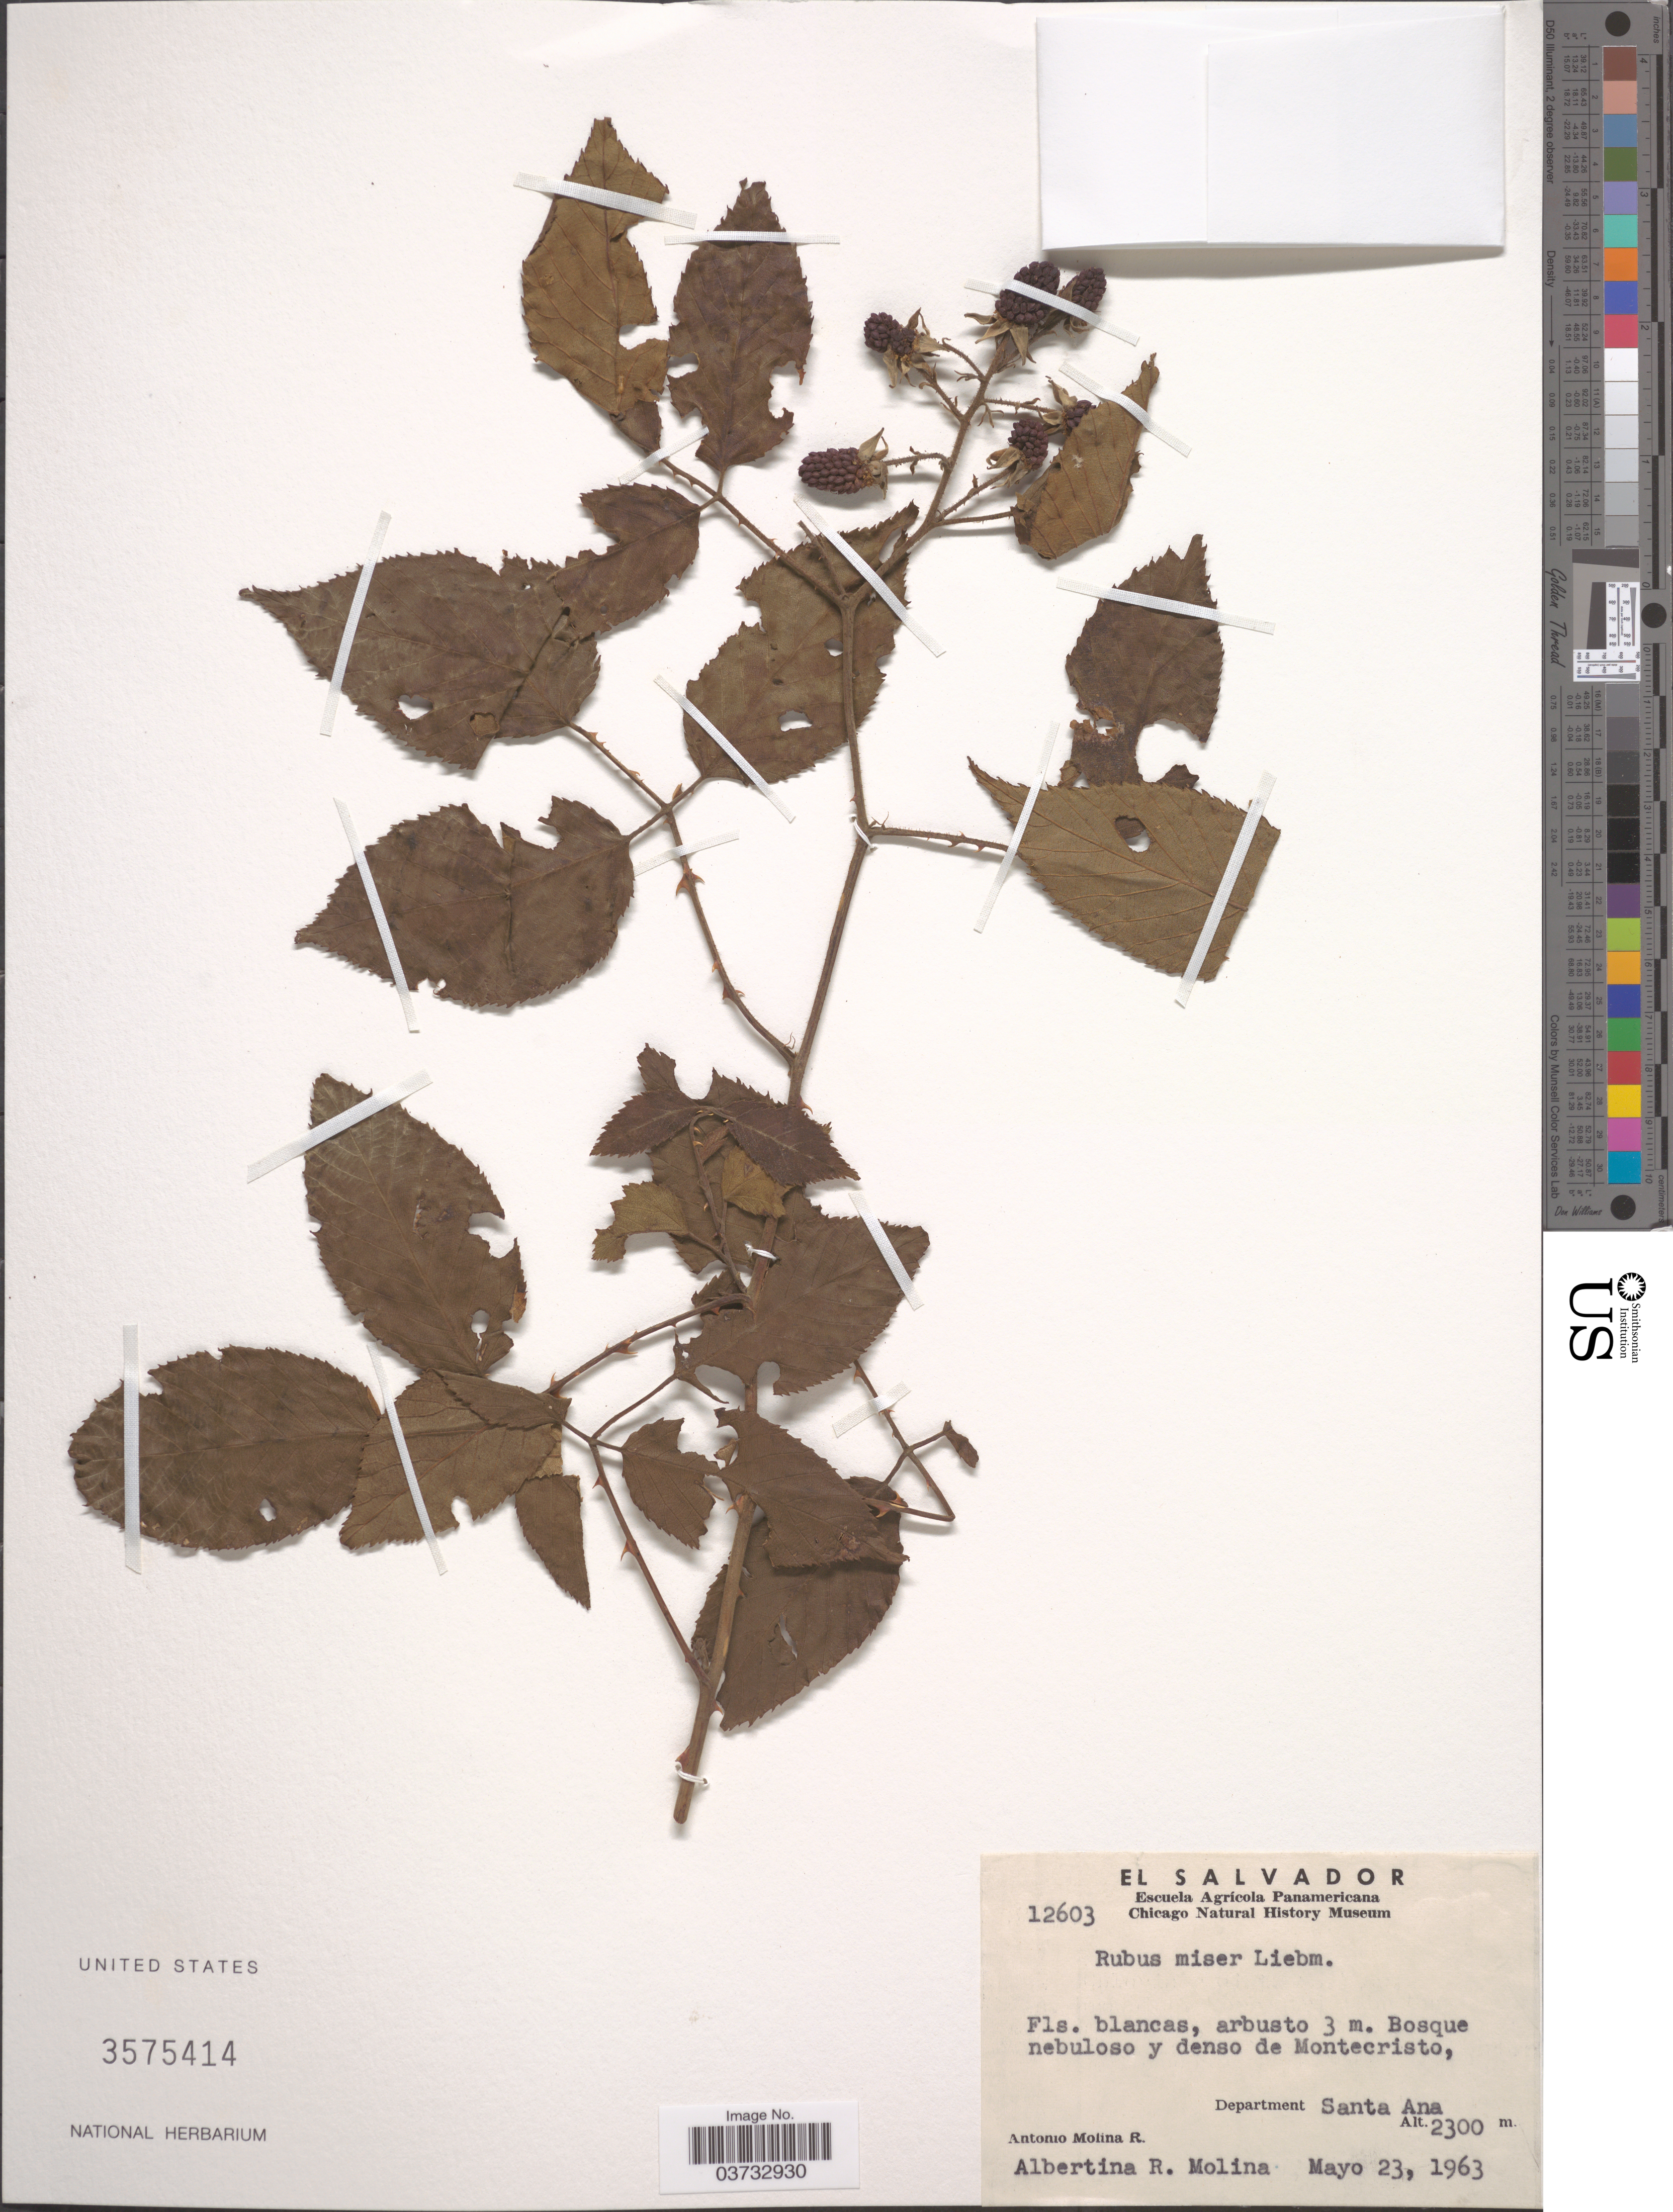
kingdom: Plantae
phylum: Tracheophyta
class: Magnoliopsida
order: Rosales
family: Rosaceae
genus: Rubus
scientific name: Rubus miser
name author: Liebm.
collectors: A. Molina R. & A. R. Molina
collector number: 12603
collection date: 1963-05-23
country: El Salvador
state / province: Santa Ana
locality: Bosque nebuloso y denso de Montecristo, Department Santa Ana.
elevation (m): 2300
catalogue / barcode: US 3575414